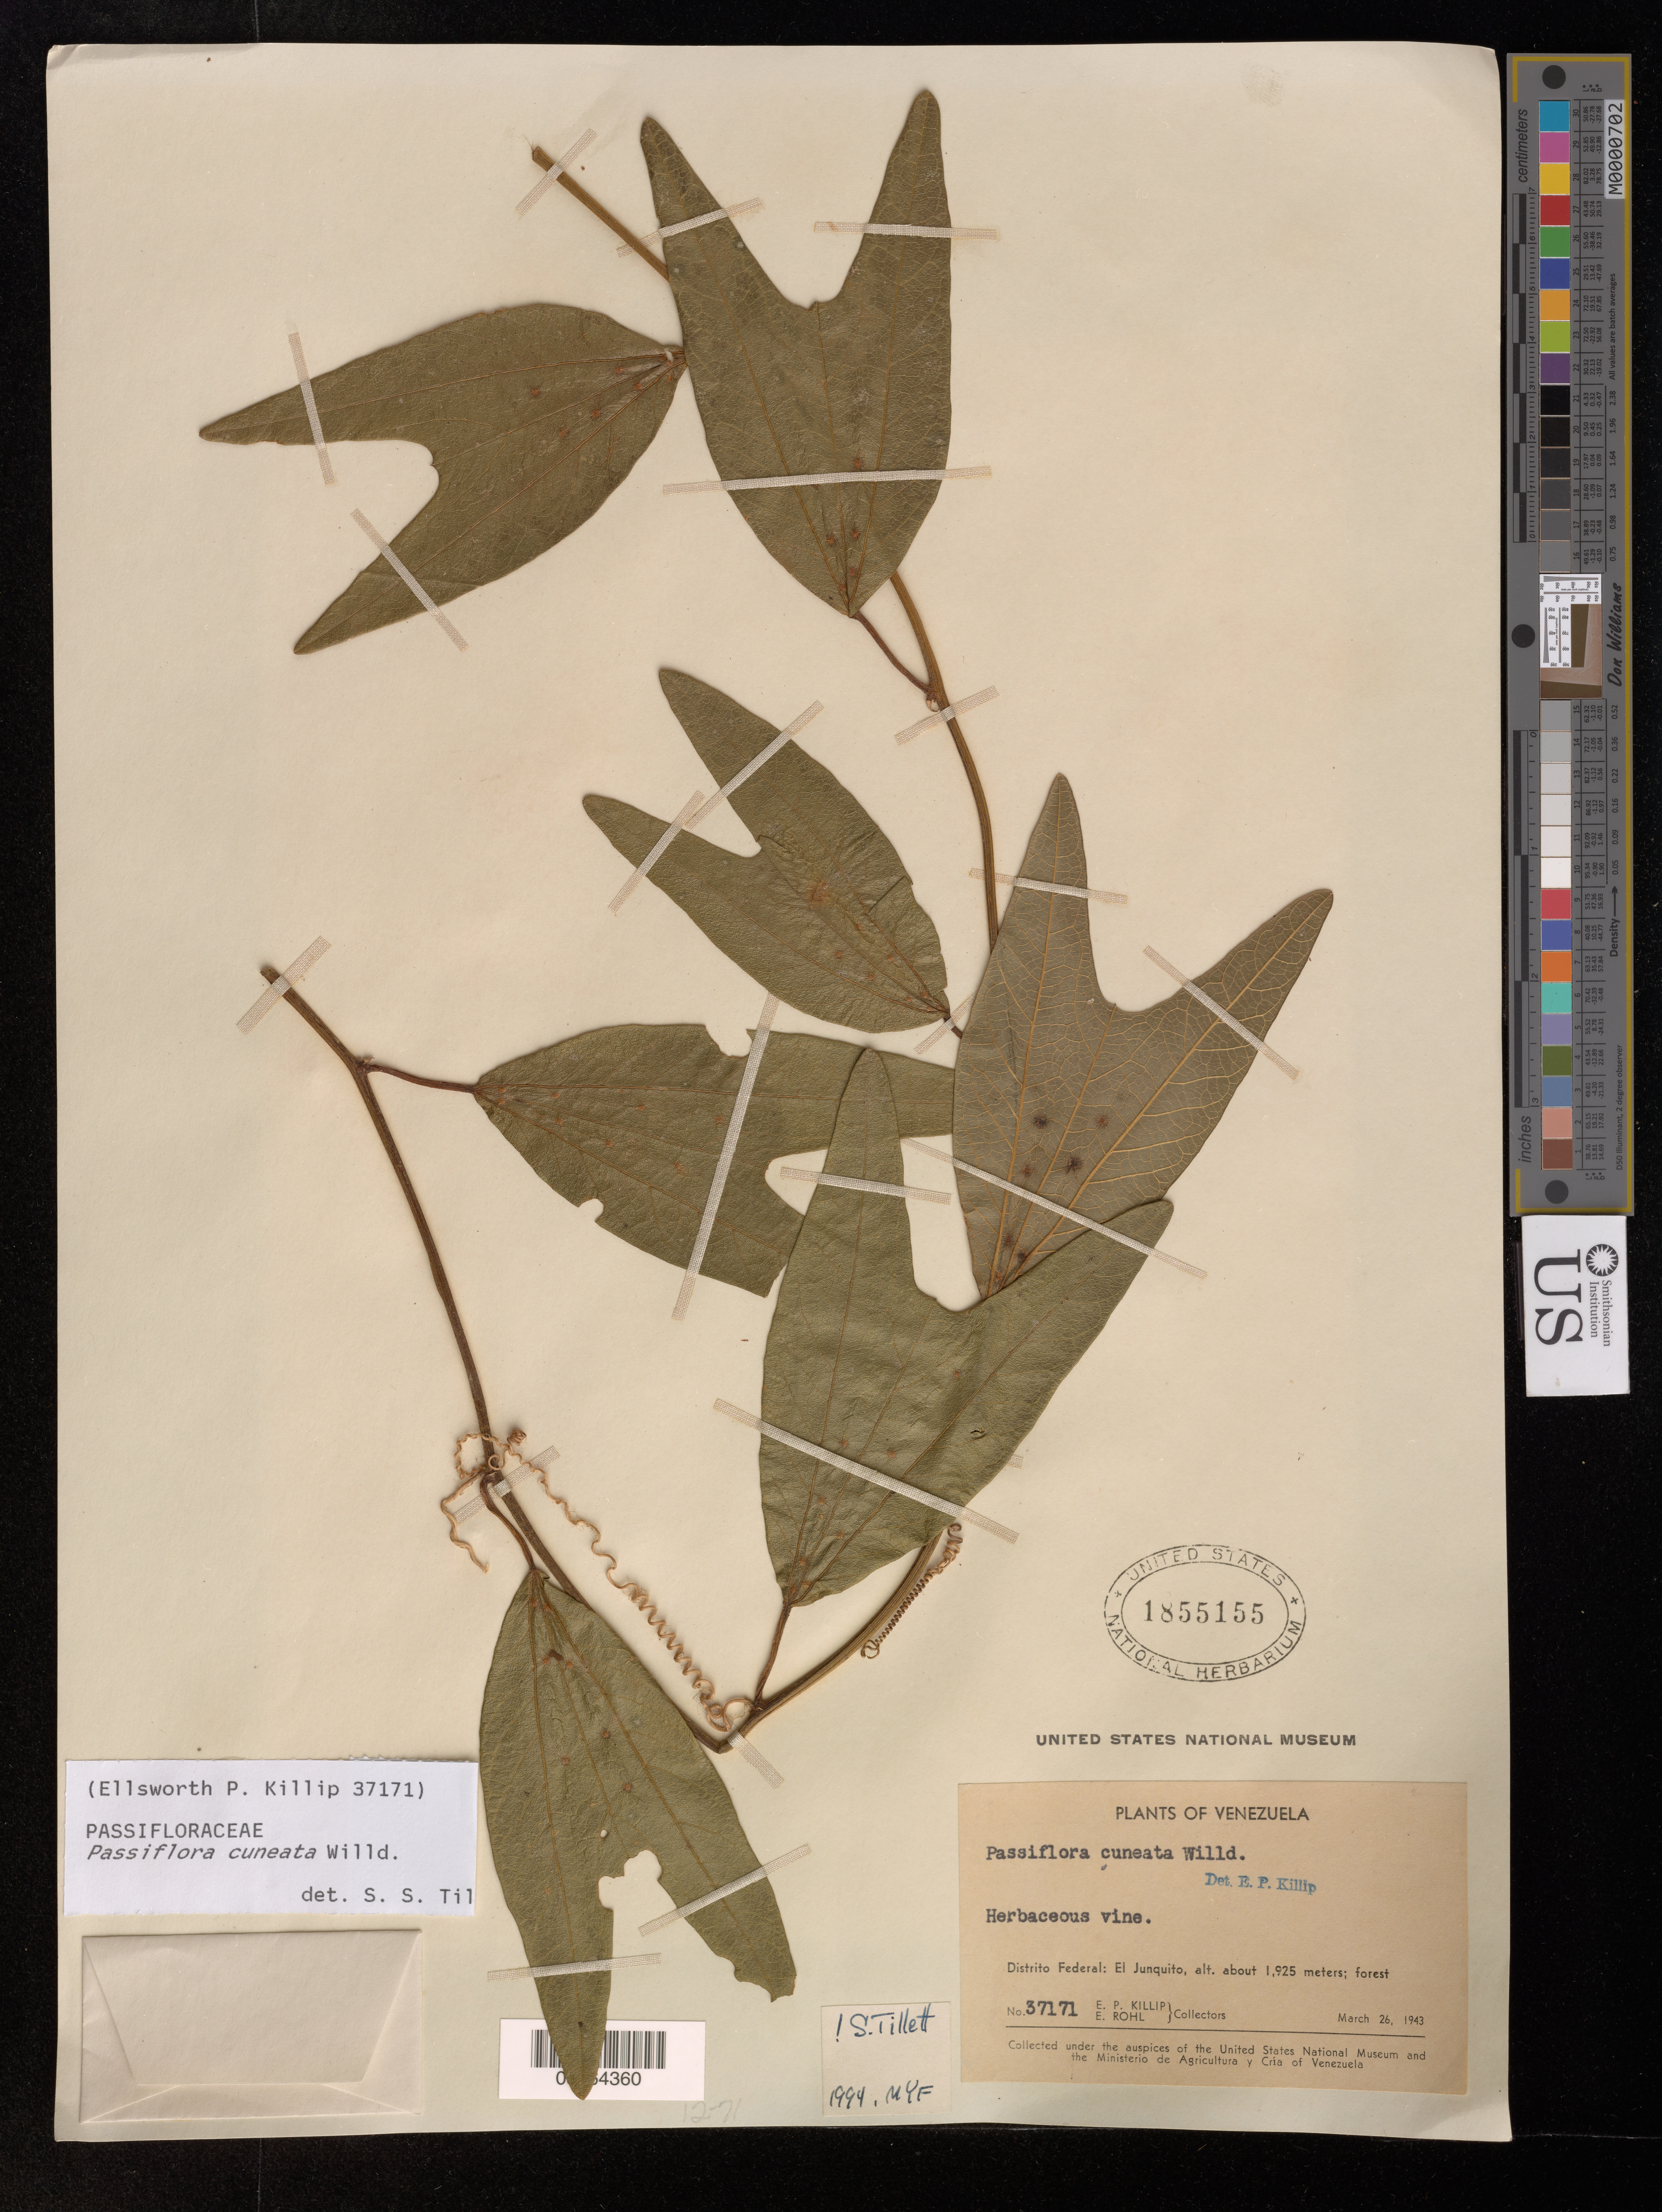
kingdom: Plantae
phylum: Tracheophyta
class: Magnoliopsida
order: Malpighiales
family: Passifloraceae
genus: Passiflora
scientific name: Passiflora cuneata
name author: Willd.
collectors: E. P. Killip & E. Röhl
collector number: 37171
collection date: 1943-03-26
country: Venezuela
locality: Distrito Federal: El Junquito.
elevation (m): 1925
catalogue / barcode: US 1855155